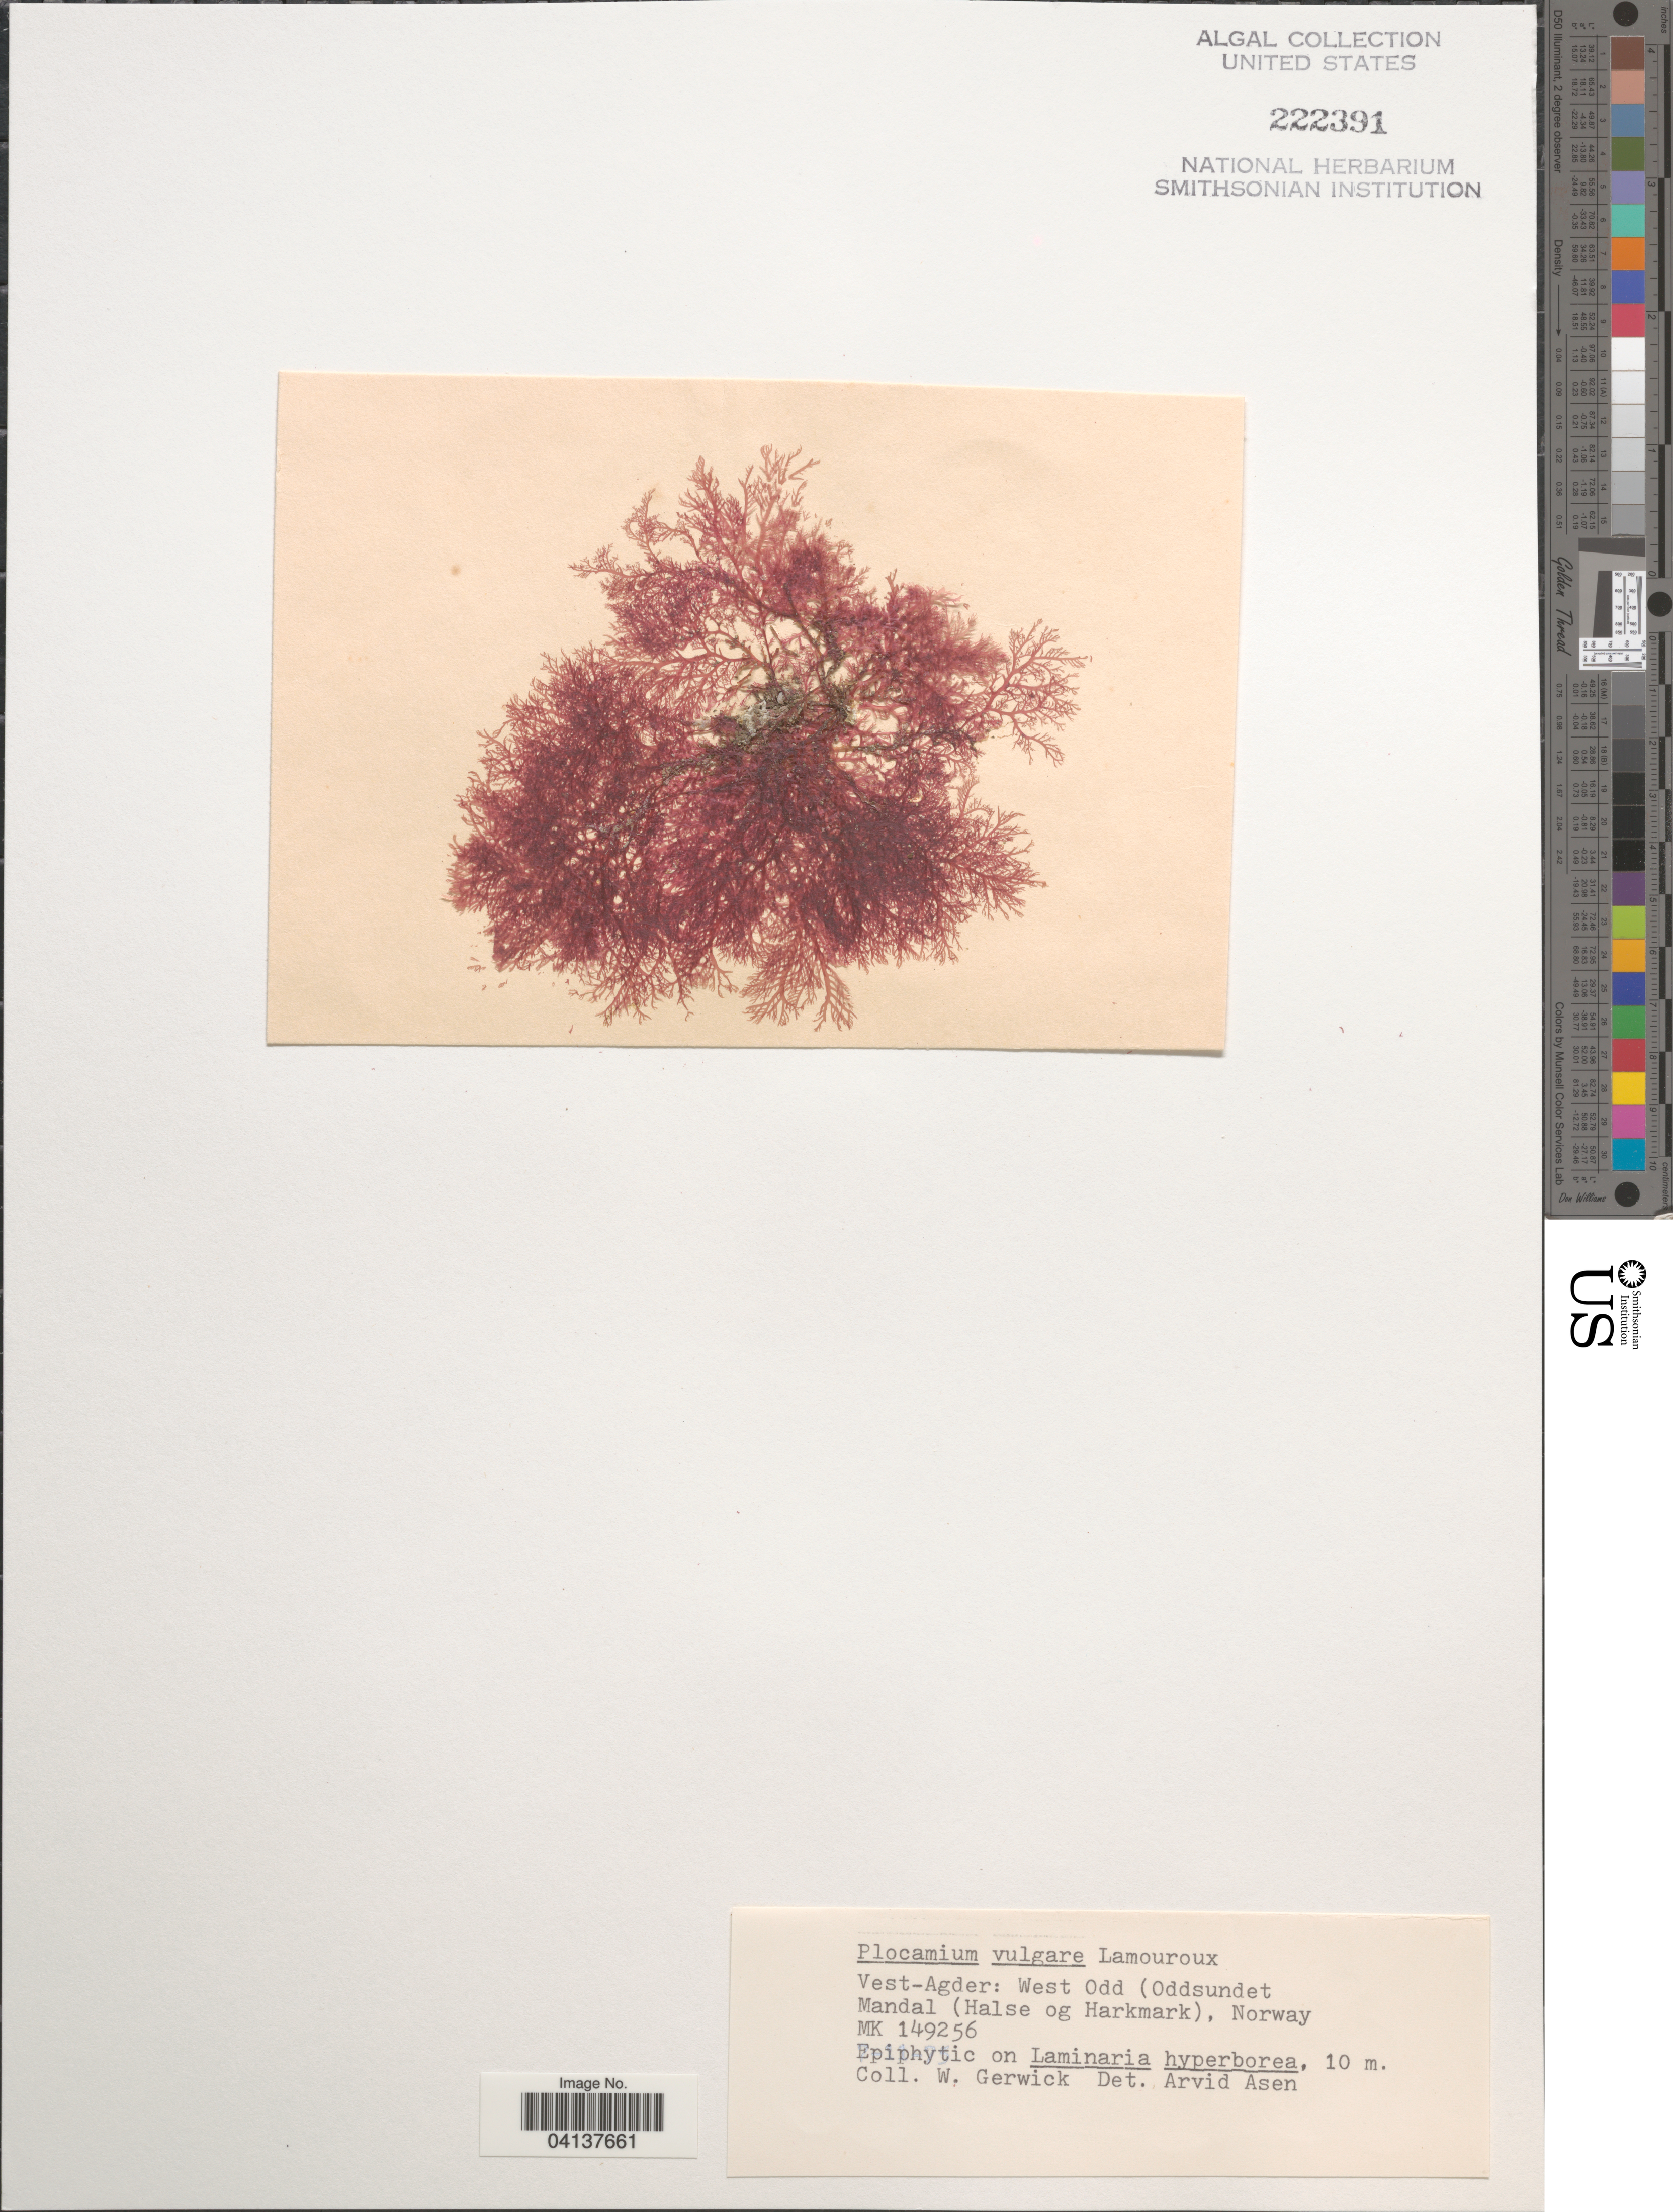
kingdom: Plantae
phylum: Rhodophyta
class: Florideophyceae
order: Plocamiales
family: Plocamiaceae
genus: Plocamium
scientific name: Plocamium cartilagineum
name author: (L.) P.S. Dixon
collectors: W. Gerwick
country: Norway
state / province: Vest-Agder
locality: West Odd (Oddsundet Mandal (Halse og Harkmark). MK 149256.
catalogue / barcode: US 222391